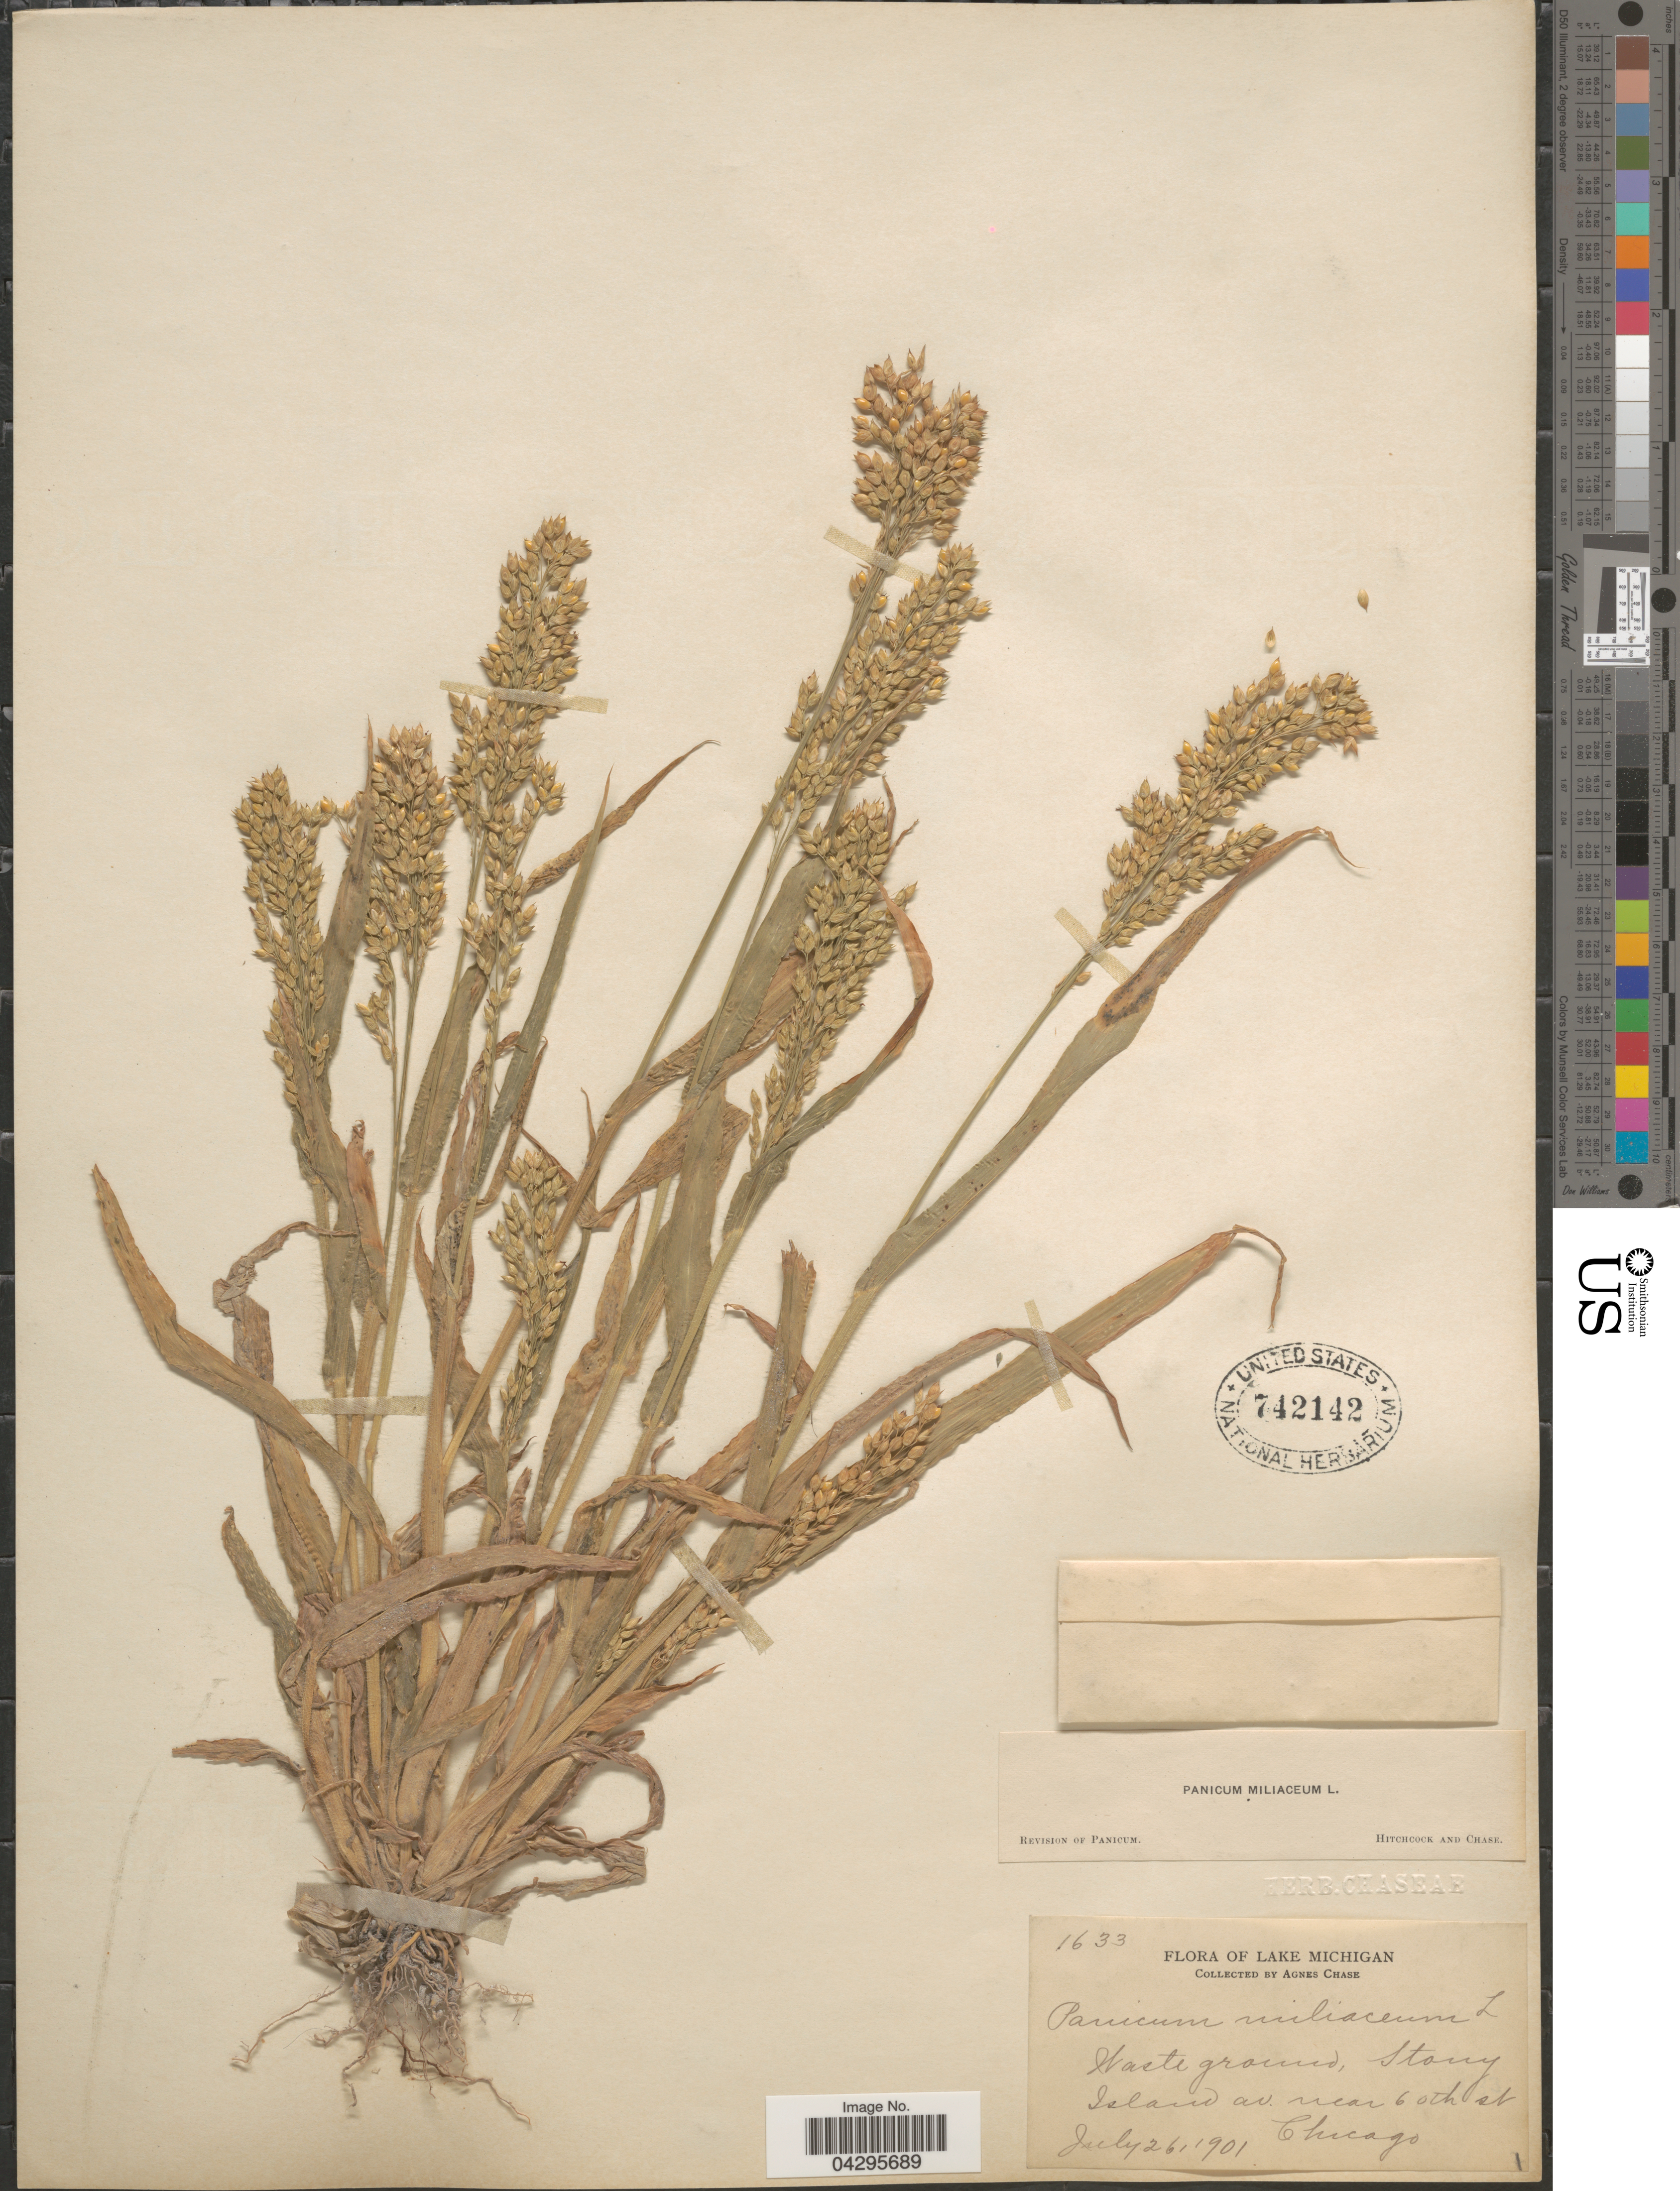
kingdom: Plantae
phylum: Tracheophyta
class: Liliopsida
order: Poales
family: Poaceae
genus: Panicum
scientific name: Panicum miliaceum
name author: L.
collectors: A. Chase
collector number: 1633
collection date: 1901-07-26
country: United States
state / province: Illinois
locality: Lake Michigan. Waste ground, Stony Island av. near 60th st Chicago.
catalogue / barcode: US 742142